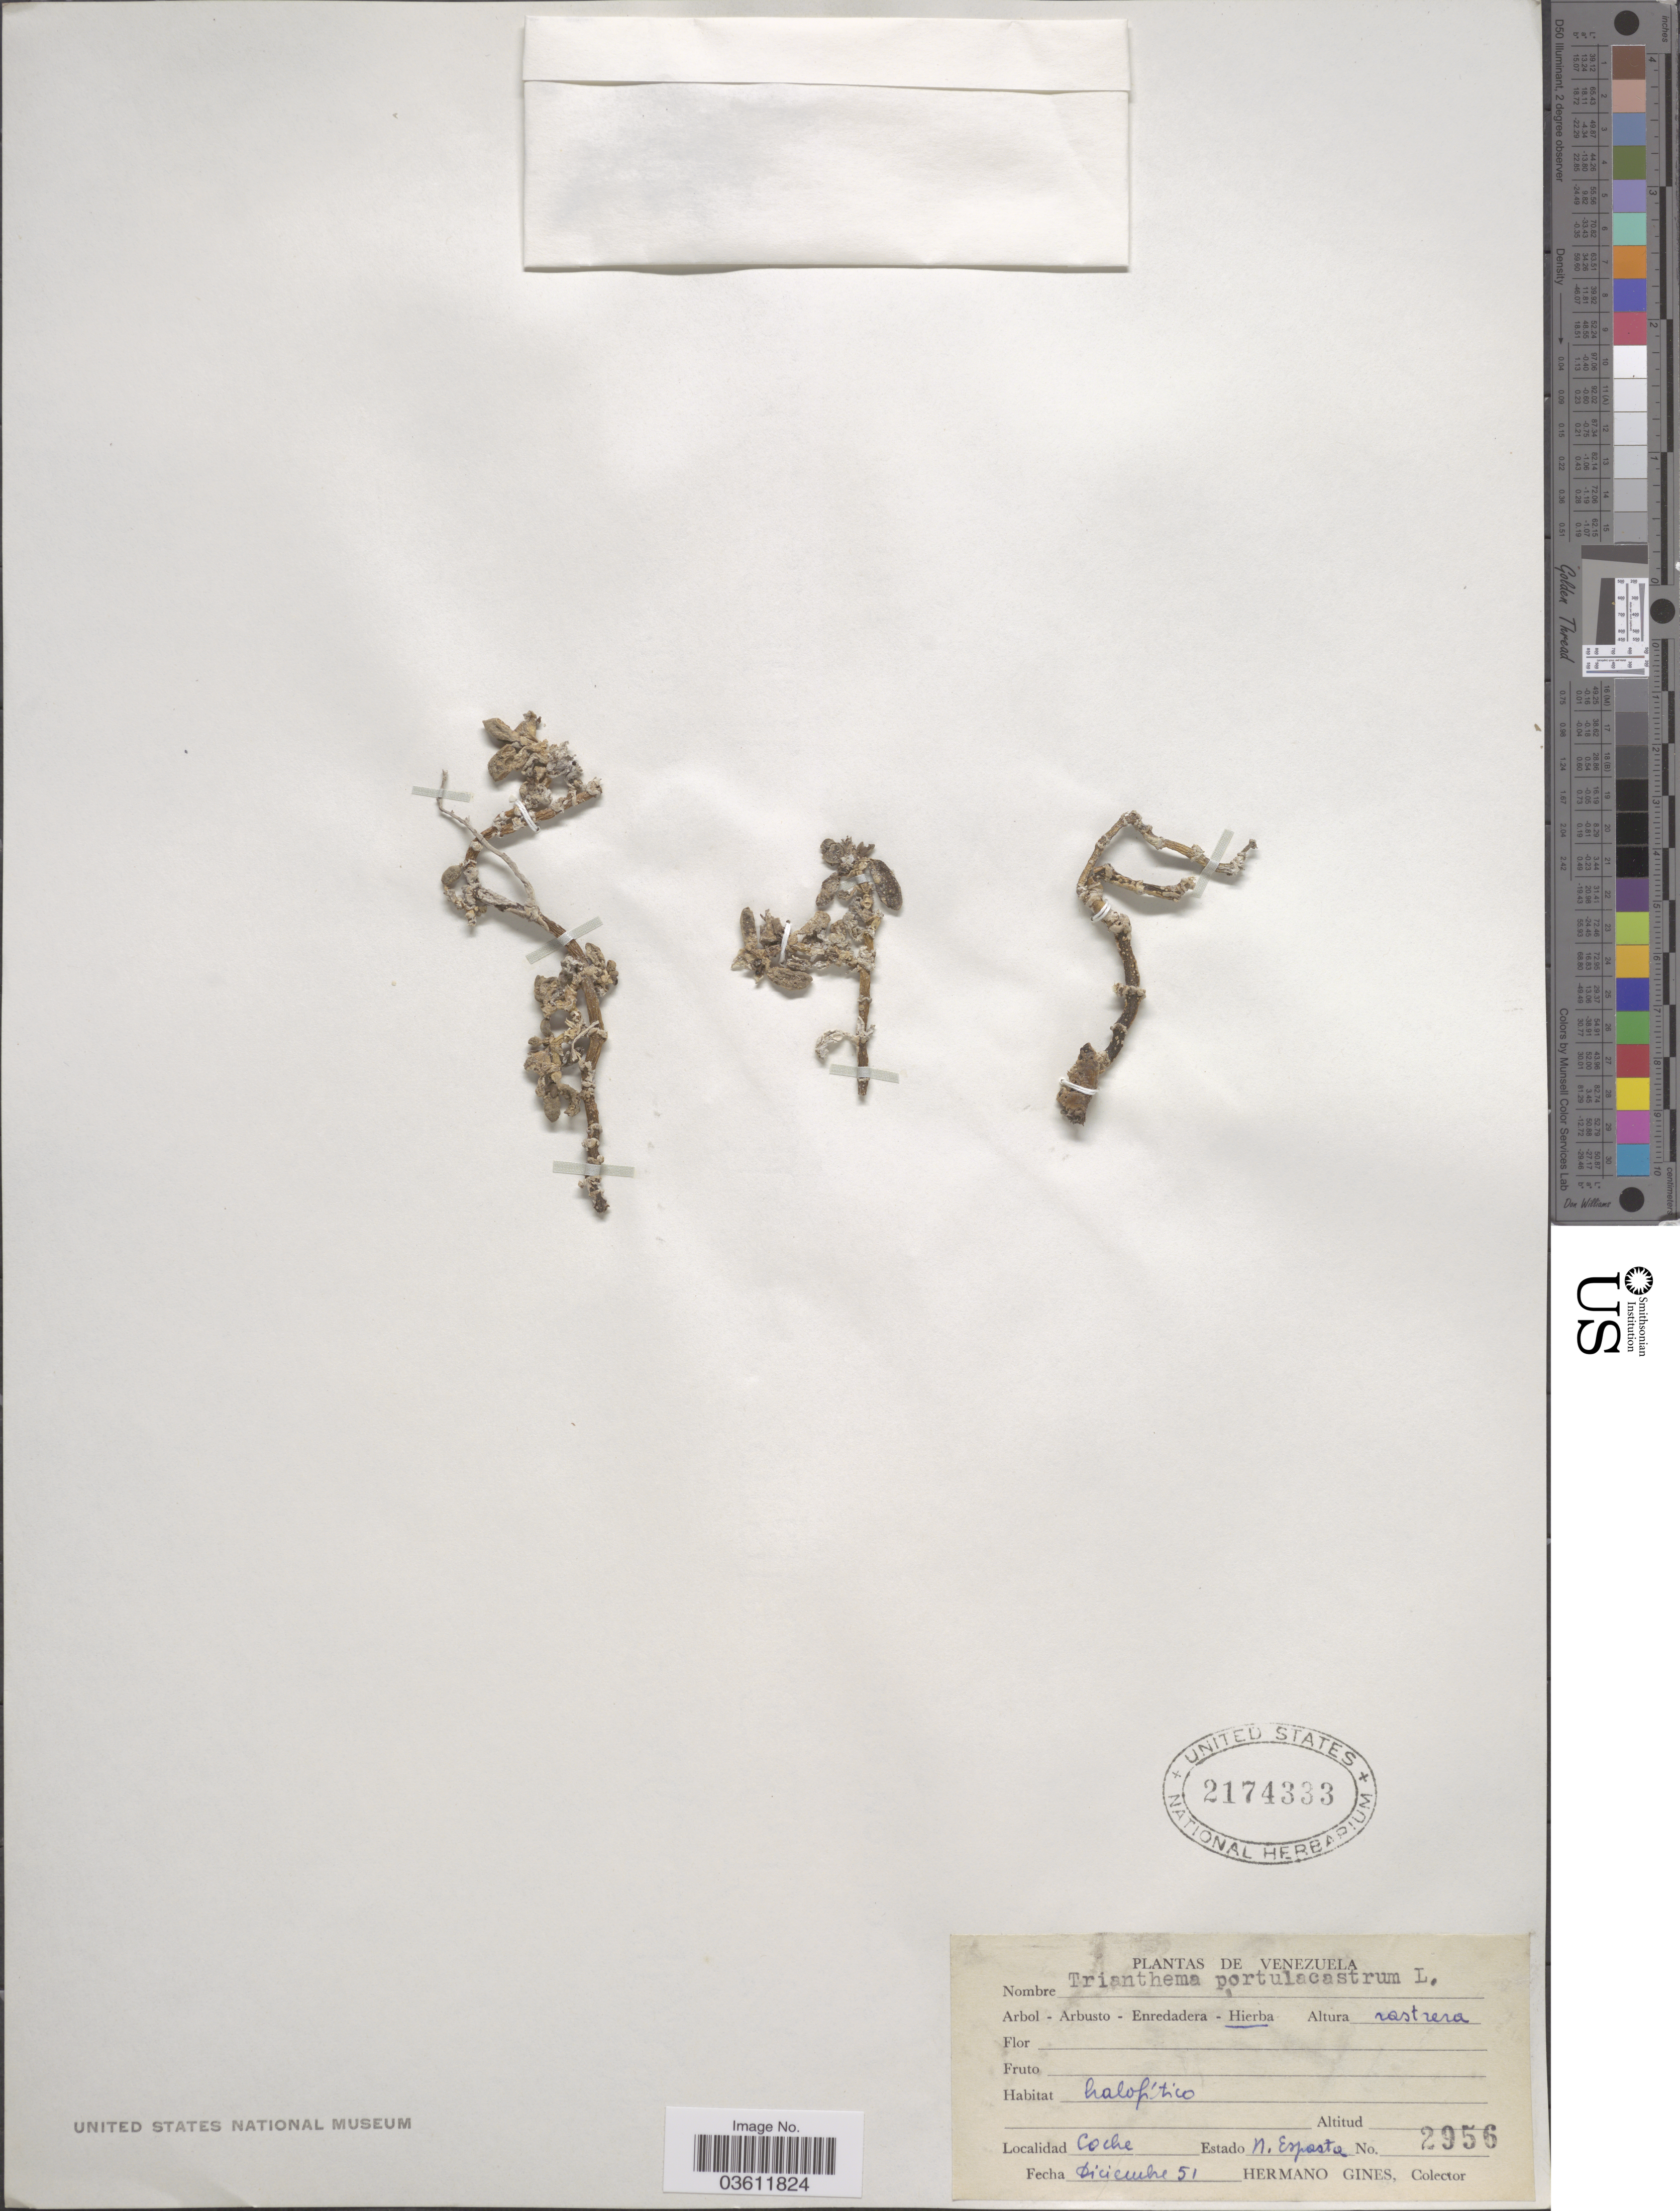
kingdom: Plantae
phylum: Tracheophyta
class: Magnoliopsida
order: Caryophyllales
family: Aizoaceae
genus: Trianthema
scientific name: Trianthema portulacastrum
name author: L.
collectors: Bro. Gines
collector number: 2956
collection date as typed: Transcribed d/m/y: /12/51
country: Venezuela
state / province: Nueva Esparta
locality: Coche.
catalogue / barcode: US 2174333